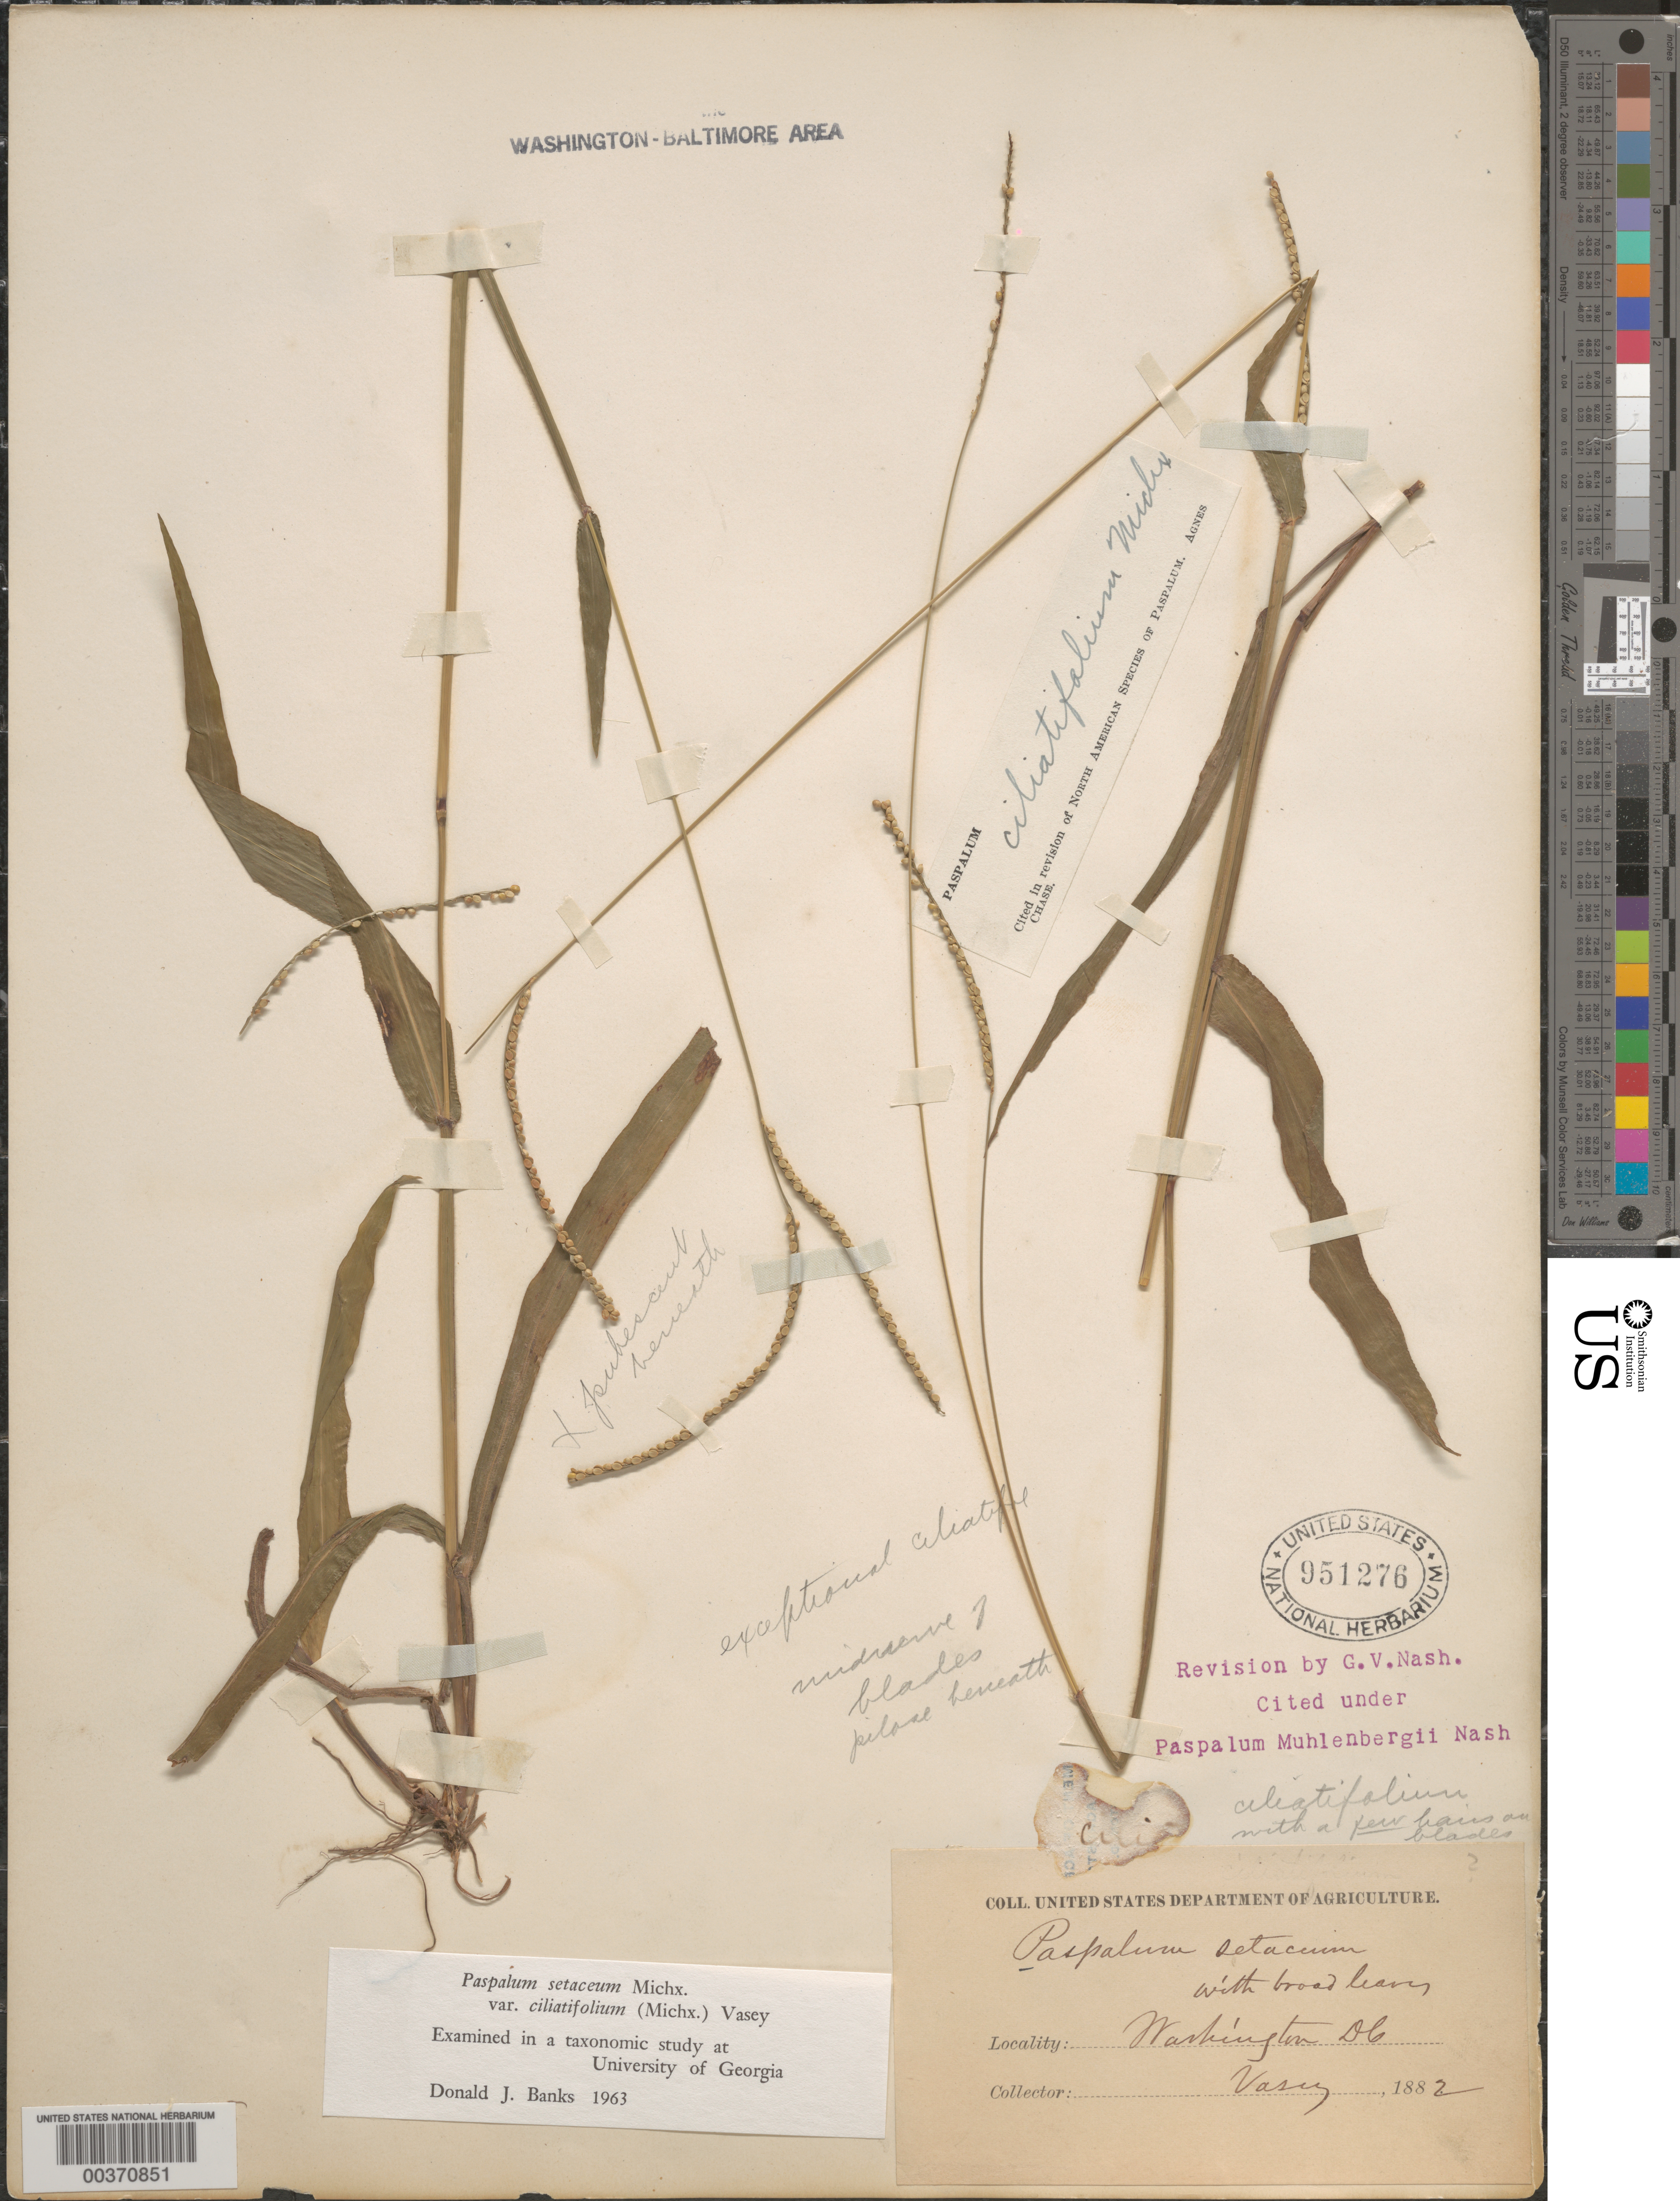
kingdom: Plantae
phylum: Tracheophyta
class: Liliopsida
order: Poales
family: Poaceae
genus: Paspalum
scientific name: Paspalum setaceum var. ciliatifolium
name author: (Michx.) Vasey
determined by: Banks, D. J.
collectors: D. Vasey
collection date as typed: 1882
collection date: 1882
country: United States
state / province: District of Columbia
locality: Washington DC and vicinity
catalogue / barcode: US 951276